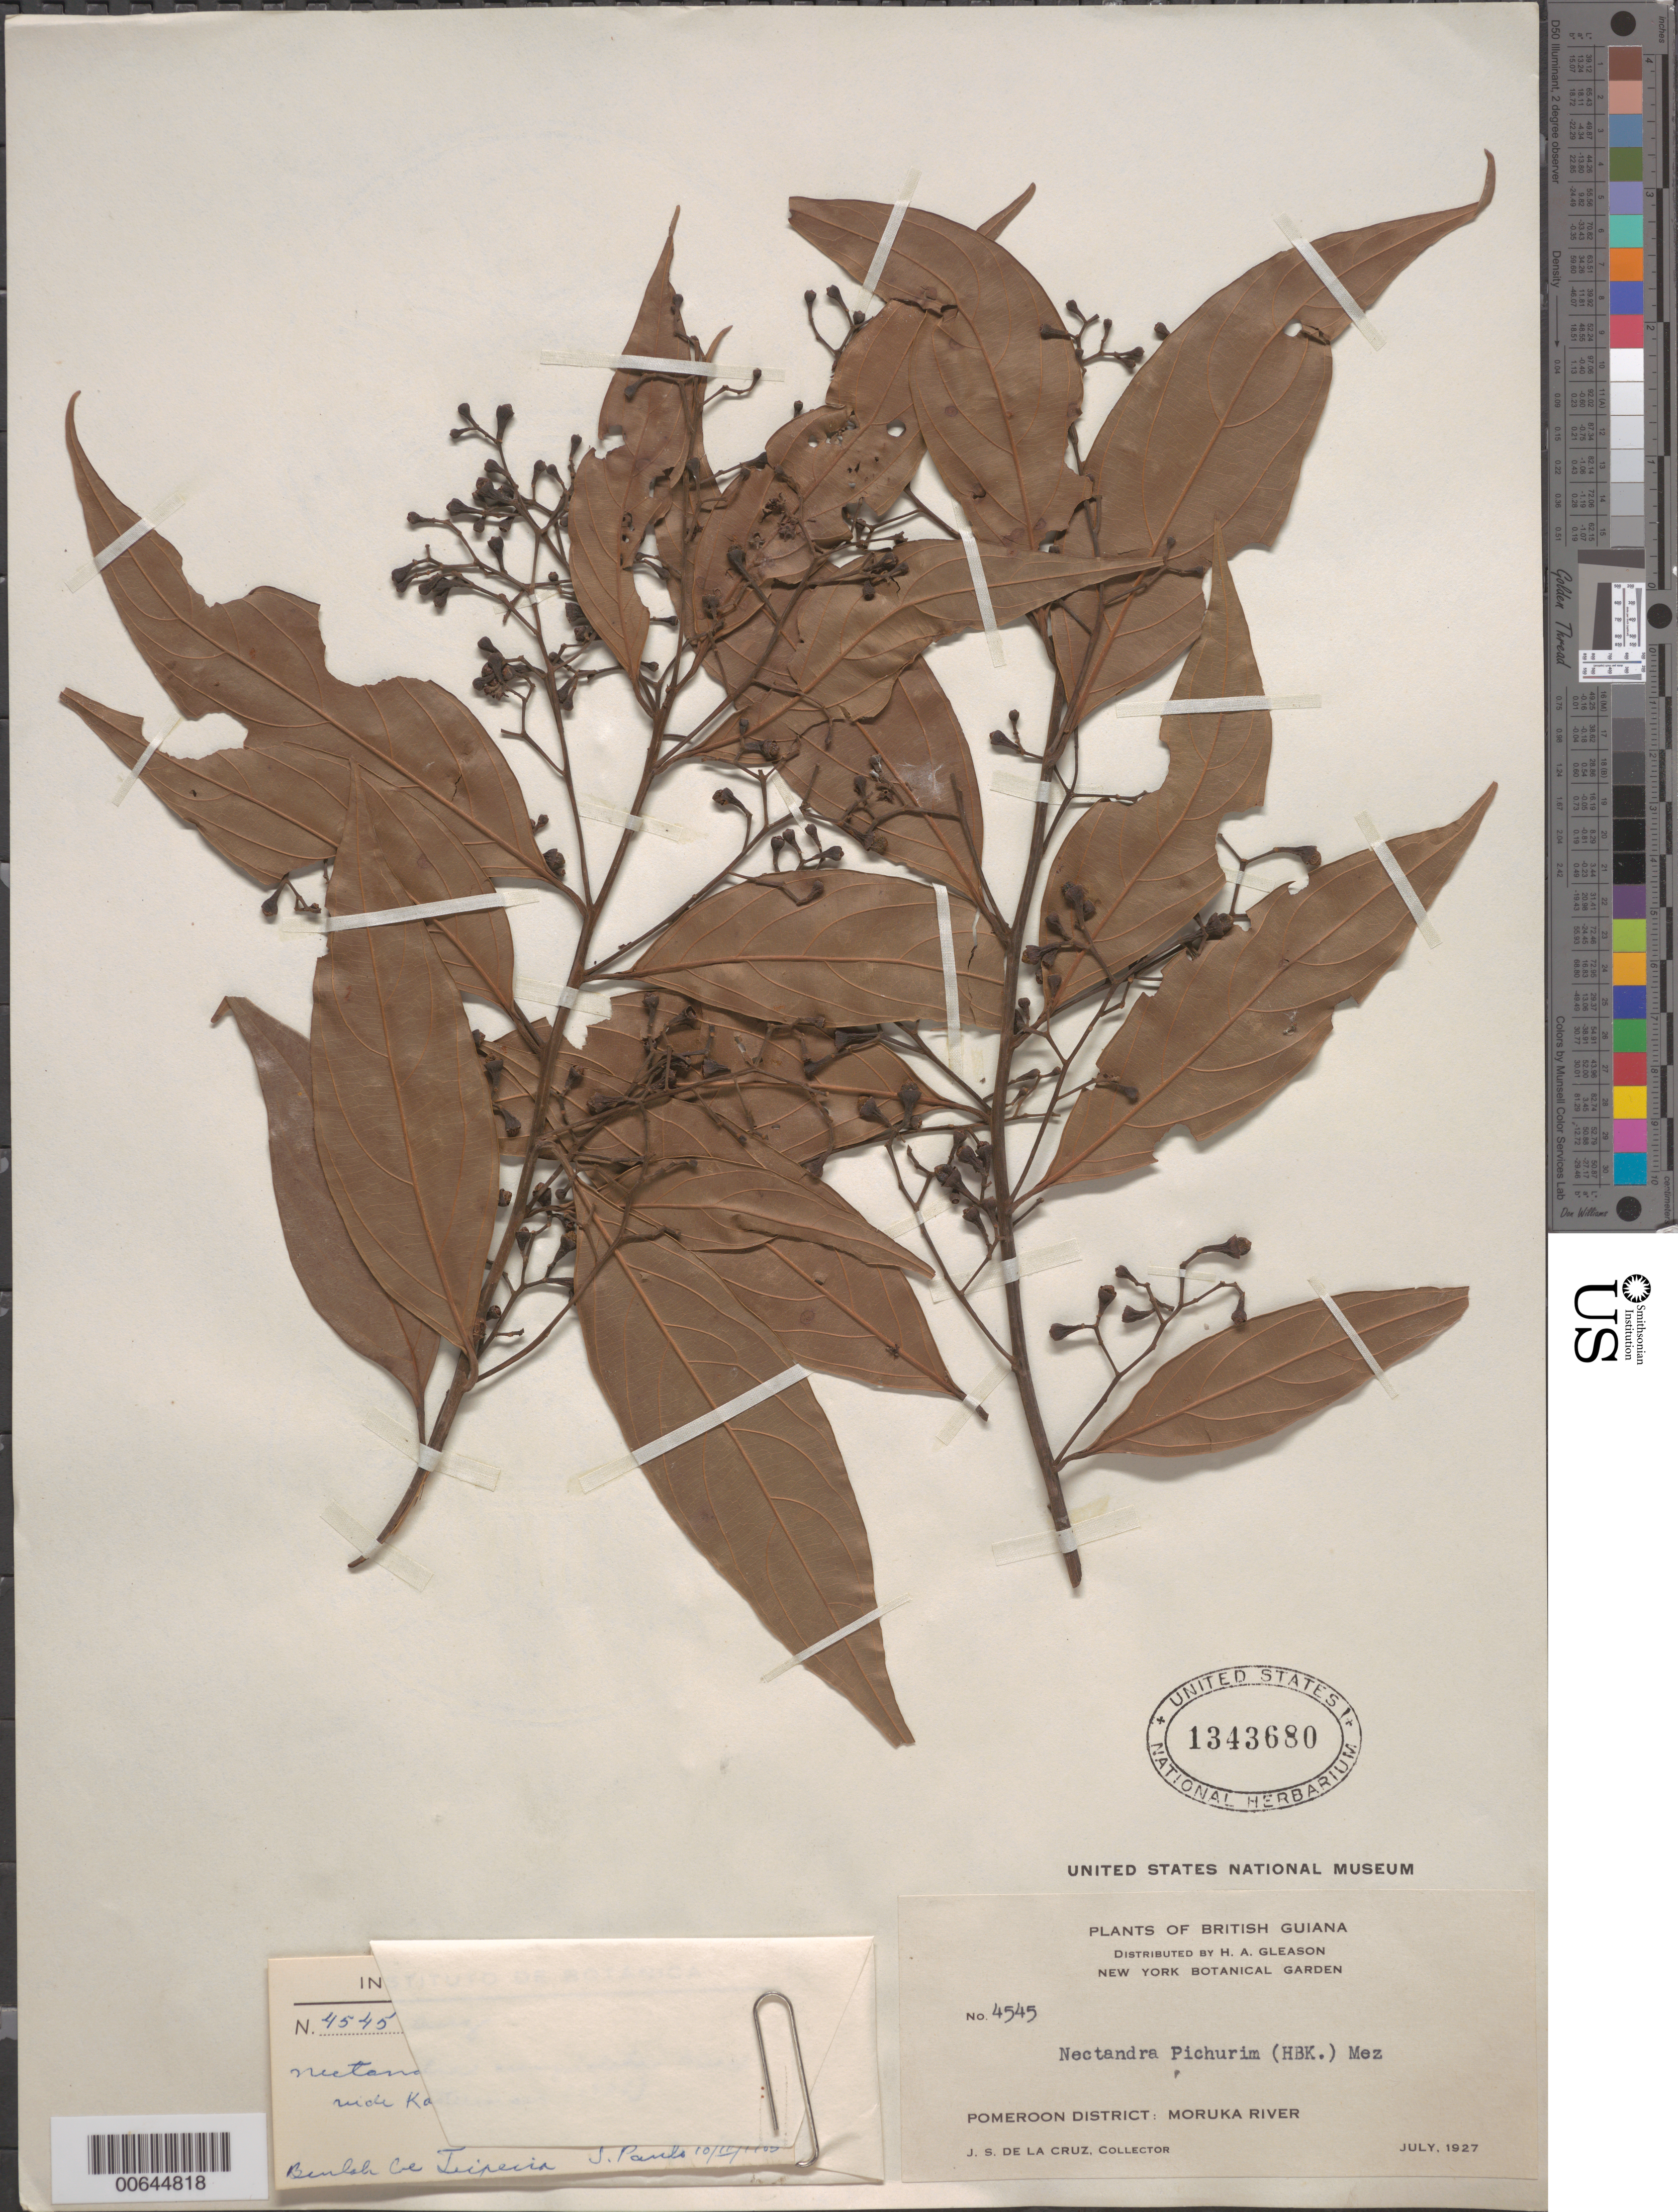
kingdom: Plantae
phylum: Tracheophyta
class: Magnoliopsida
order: Laurales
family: Lauraceae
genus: Nectandra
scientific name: Nectandra cuspidata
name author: Nees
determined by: Kostermans, A. J. G. H.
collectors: J. S. de la Cruz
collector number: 4545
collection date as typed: Jul-27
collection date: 1927-07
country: Guyana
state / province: Barima-Waini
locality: Moruka R., Pomeroon Dist.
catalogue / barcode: US 1343680